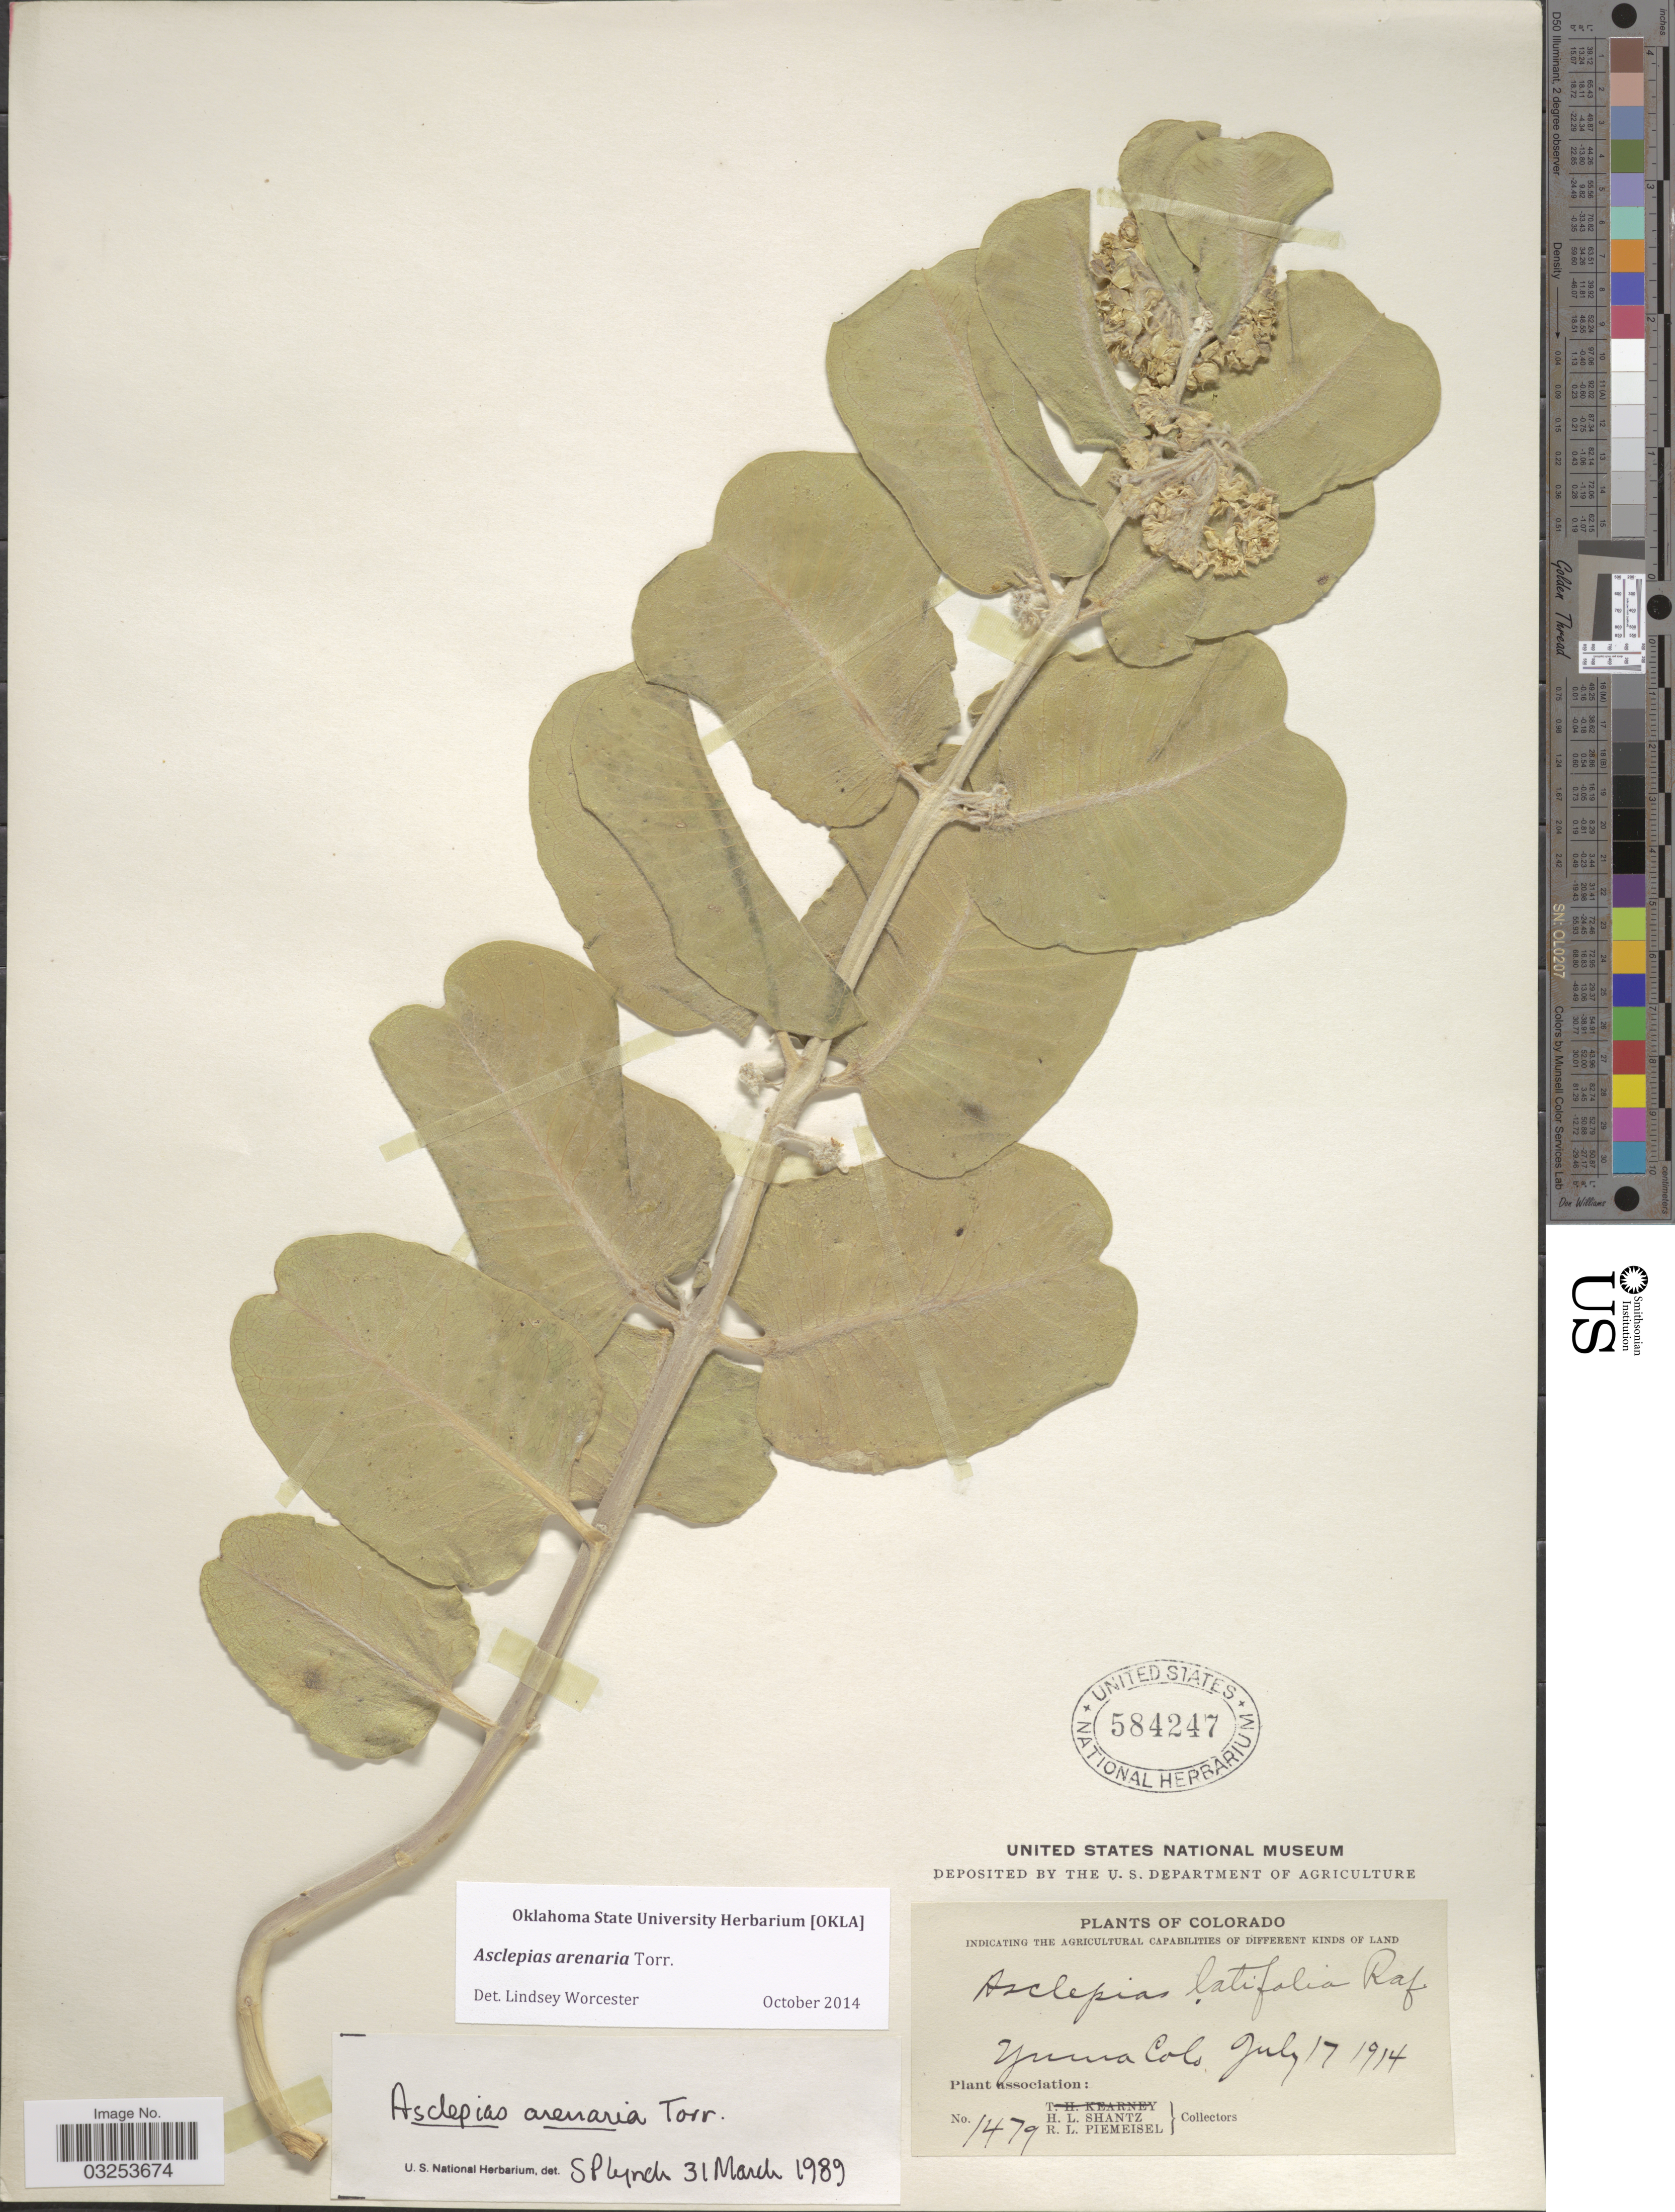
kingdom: Plantae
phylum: Tracheophyta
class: Magnoliopsida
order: Gentianales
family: Apocynaceae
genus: Asclepias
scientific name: Asclepias arenaria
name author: Torr.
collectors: H. Shantz & R. L. Piemeisel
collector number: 1479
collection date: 1914-07-17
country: United States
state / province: Colorado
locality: Yuma.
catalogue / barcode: US 584247